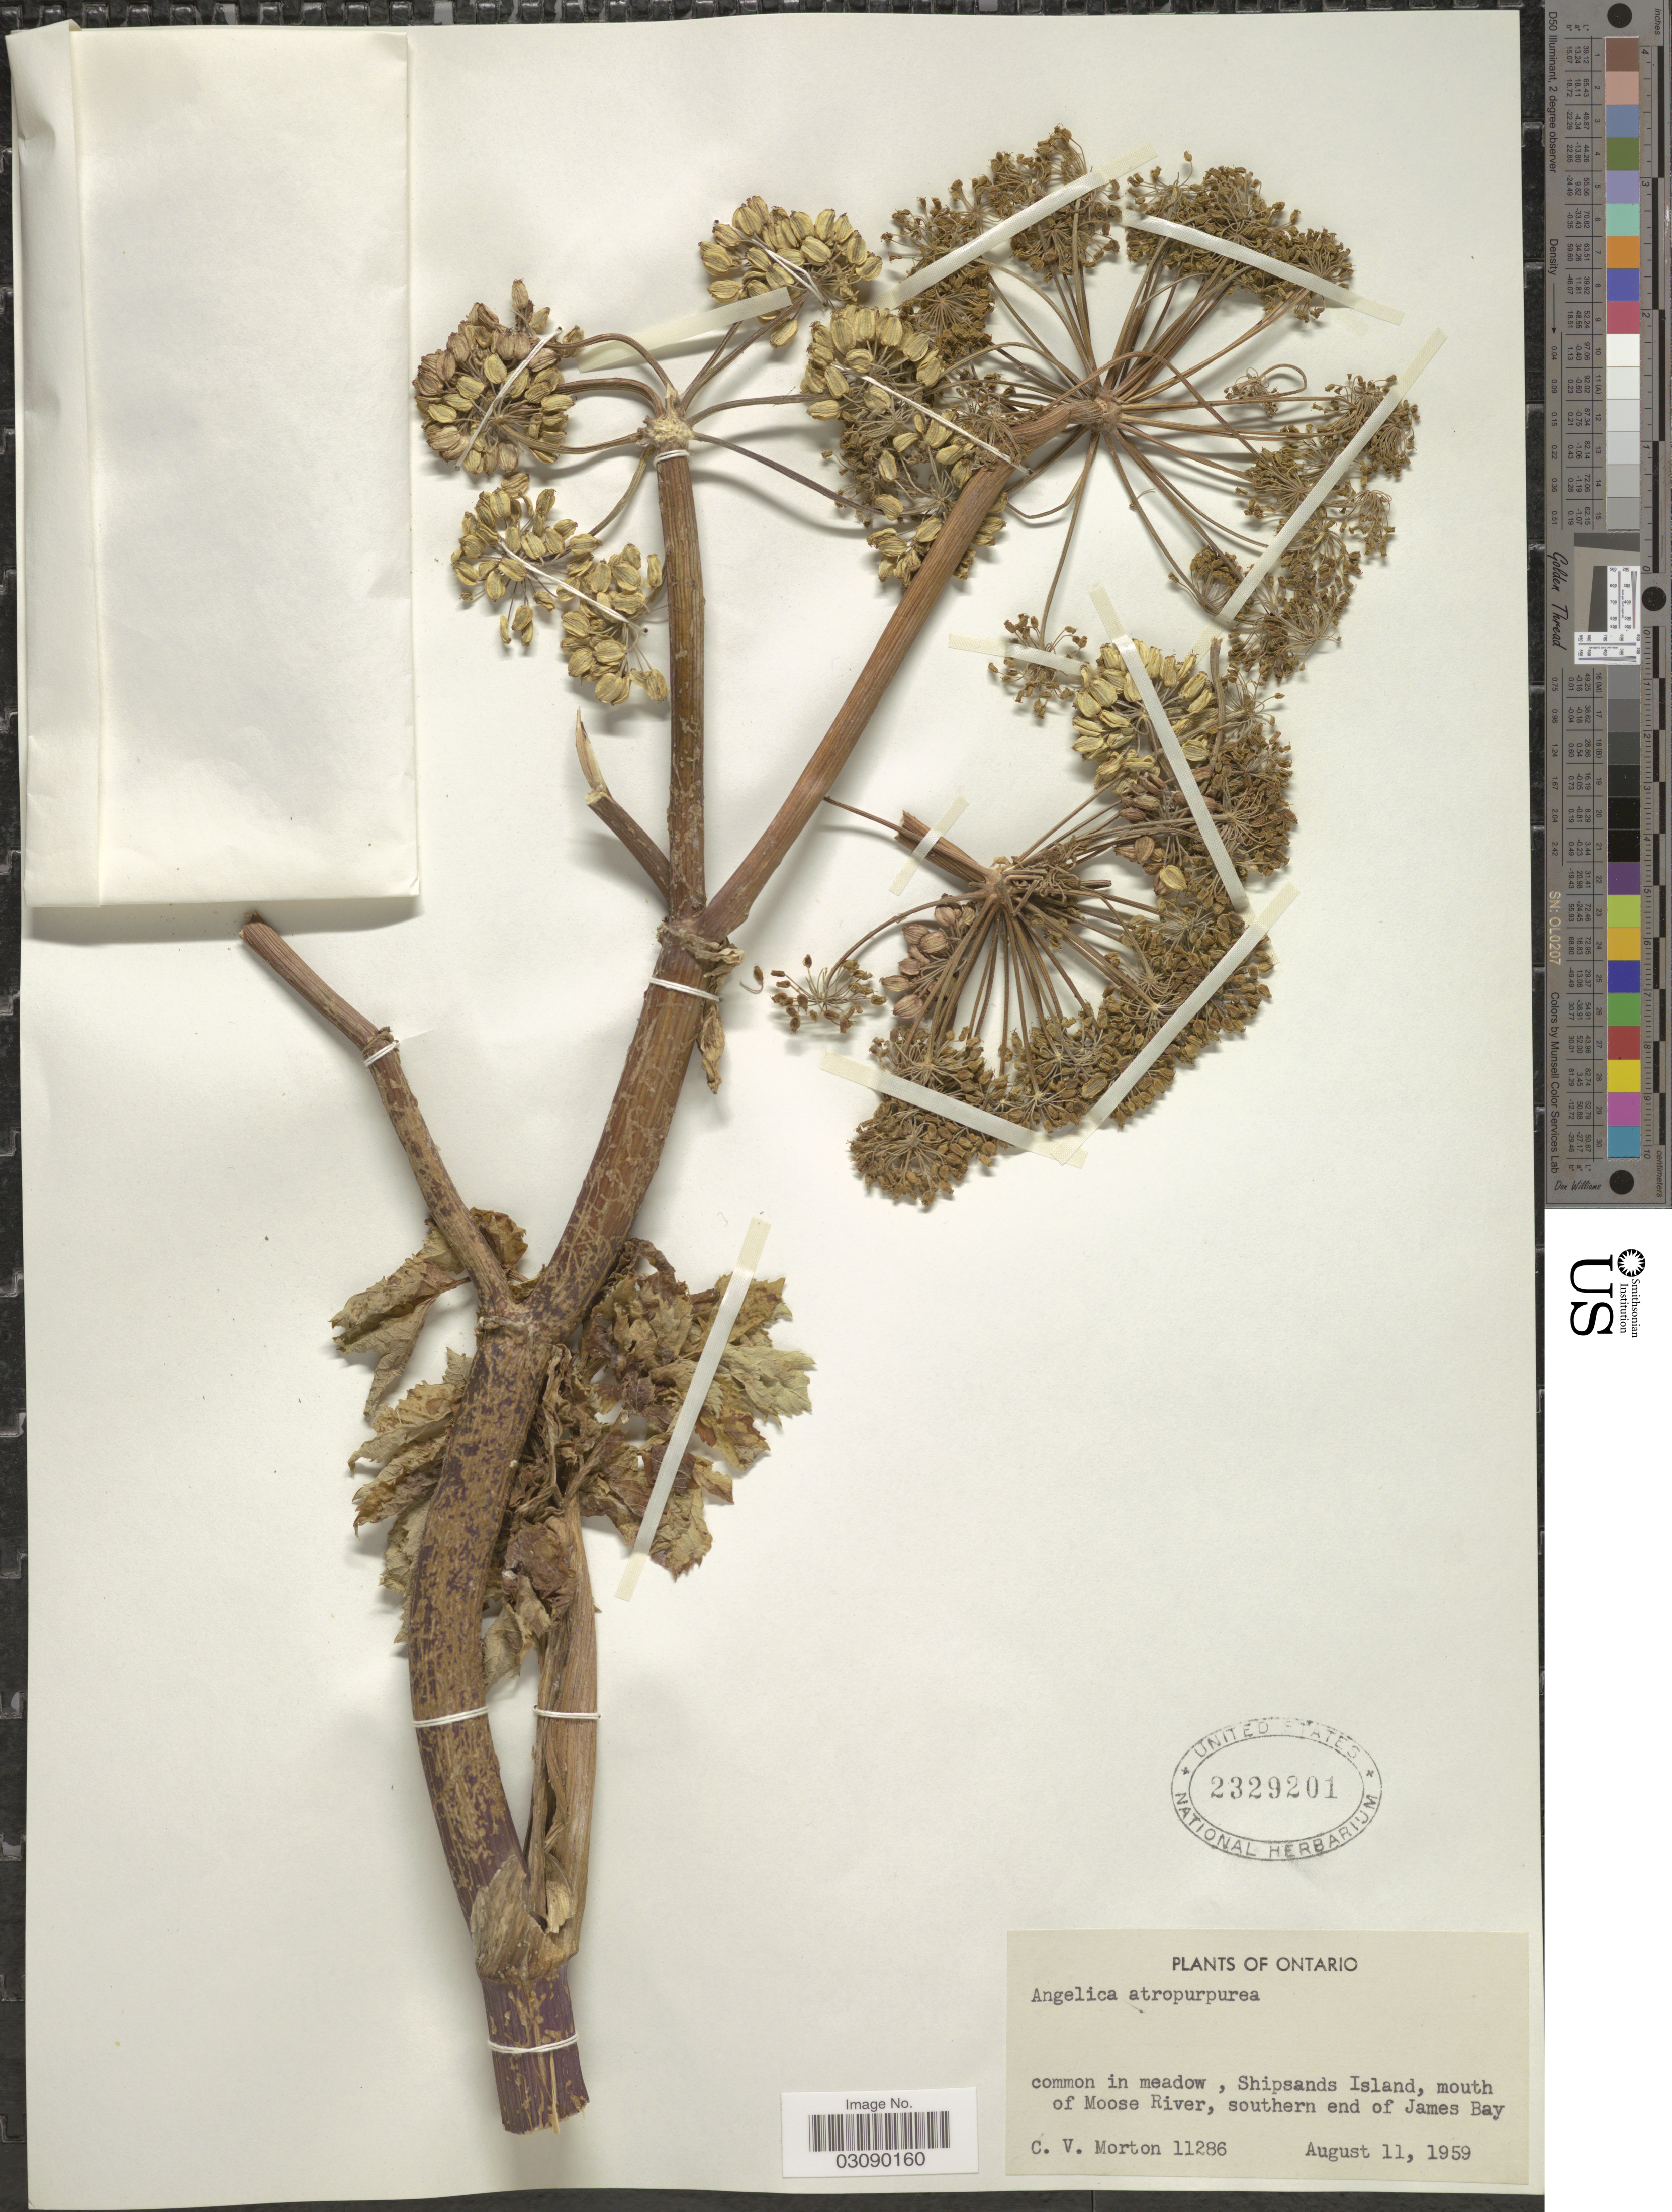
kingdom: Plantae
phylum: Tracheophyta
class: Magnoliopsida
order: Apiales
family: Apiaceae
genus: Angelica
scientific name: Angelica atropurpurea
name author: L.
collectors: C. V. Morton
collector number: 11286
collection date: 1959-08-11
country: Canada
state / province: Ontario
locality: Shipsands Island, mouth of Moose River, southern end of James Bay.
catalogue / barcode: US 2329201